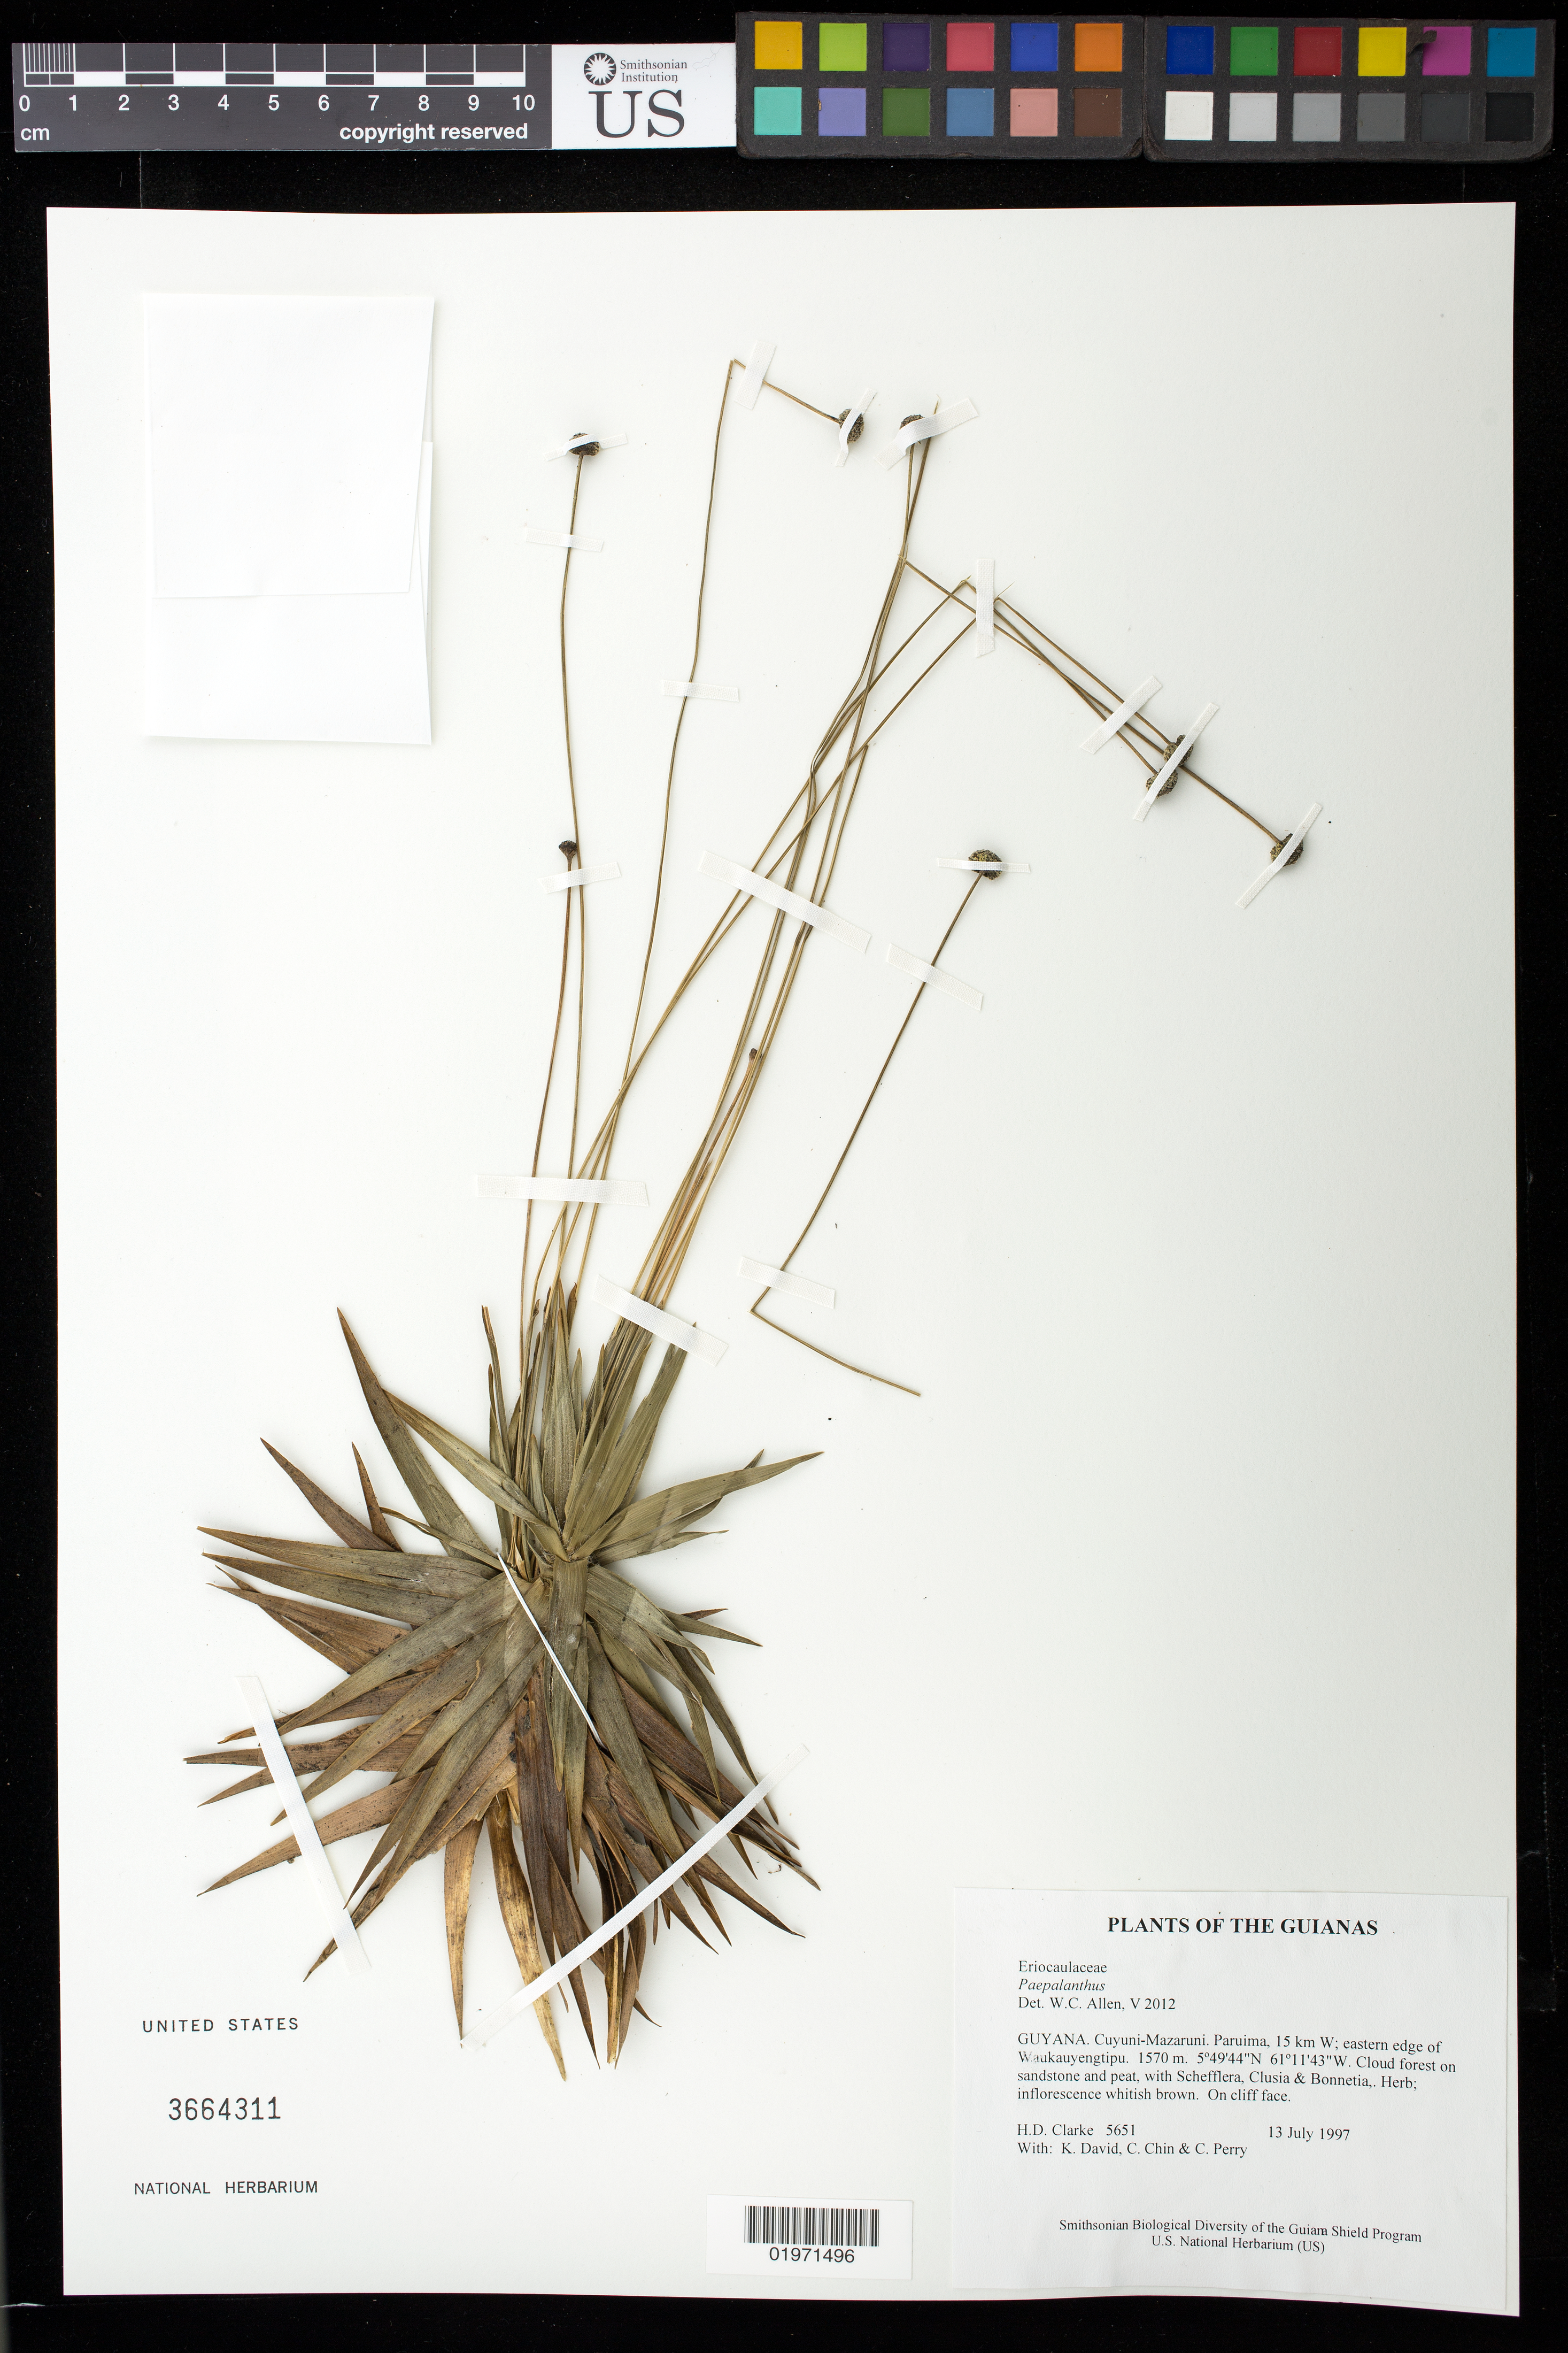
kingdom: Plantae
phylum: Tracheophyta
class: Liliopsida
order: Poales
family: Eriocaulaceae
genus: Paepalanthus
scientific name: Paepalanthus sp.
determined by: Allen, W. C., (UNITED STATES)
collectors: H. D. Clarke, K. David, C. Chin & C. Perry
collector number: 5651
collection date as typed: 13 July 1997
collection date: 1997-07-13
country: Guyana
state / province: Cuyuni-Mazaruni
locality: Paruima, 15 km W; eastern edge of Waukauyengtipu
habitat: Cloud forest on sandstone and peat, with Schefflera, Clusia & Bonnetia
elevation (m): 1570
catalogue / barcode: US 3664311